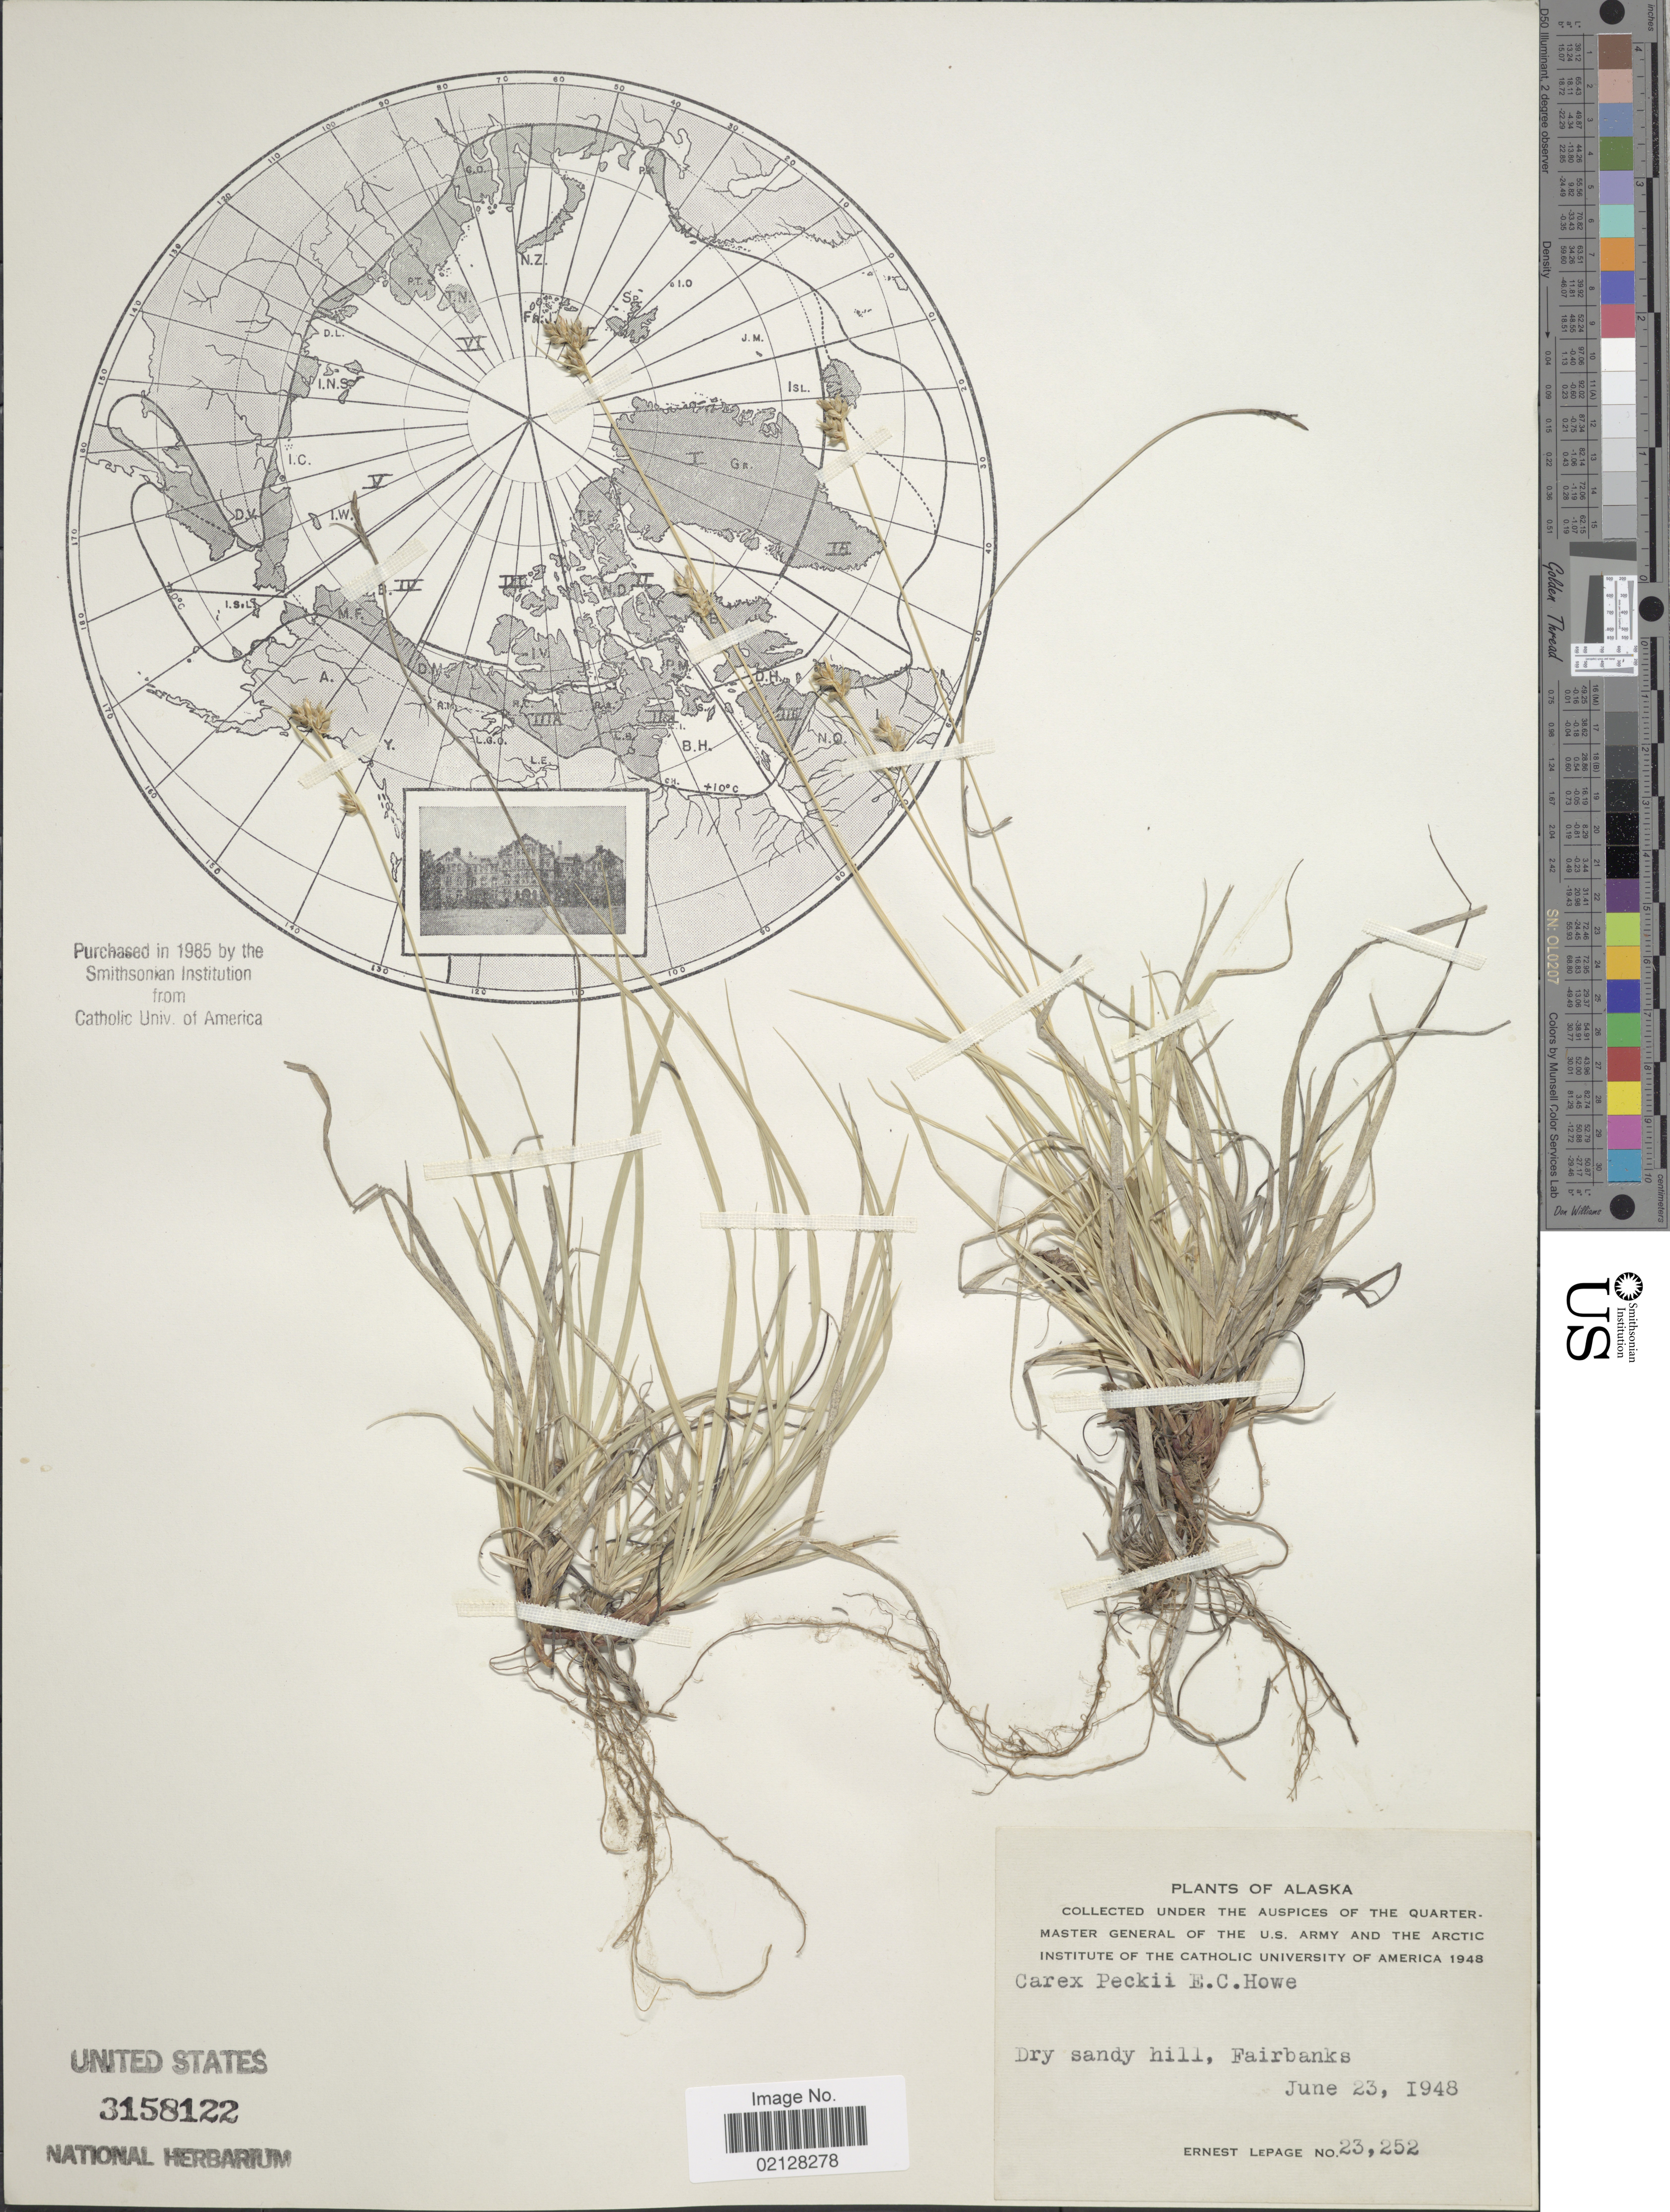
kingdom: Plantae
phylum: Tracheophyta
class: Liliopsida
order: Poales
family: Cyperaceae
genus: Carex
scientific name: Carex peckii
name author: Howe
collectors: E. Lepage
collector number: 23252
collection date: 1948-06-23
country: United States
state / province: Alaska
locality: Dry sandy hill, Fairbanks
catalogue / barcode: US 3158122